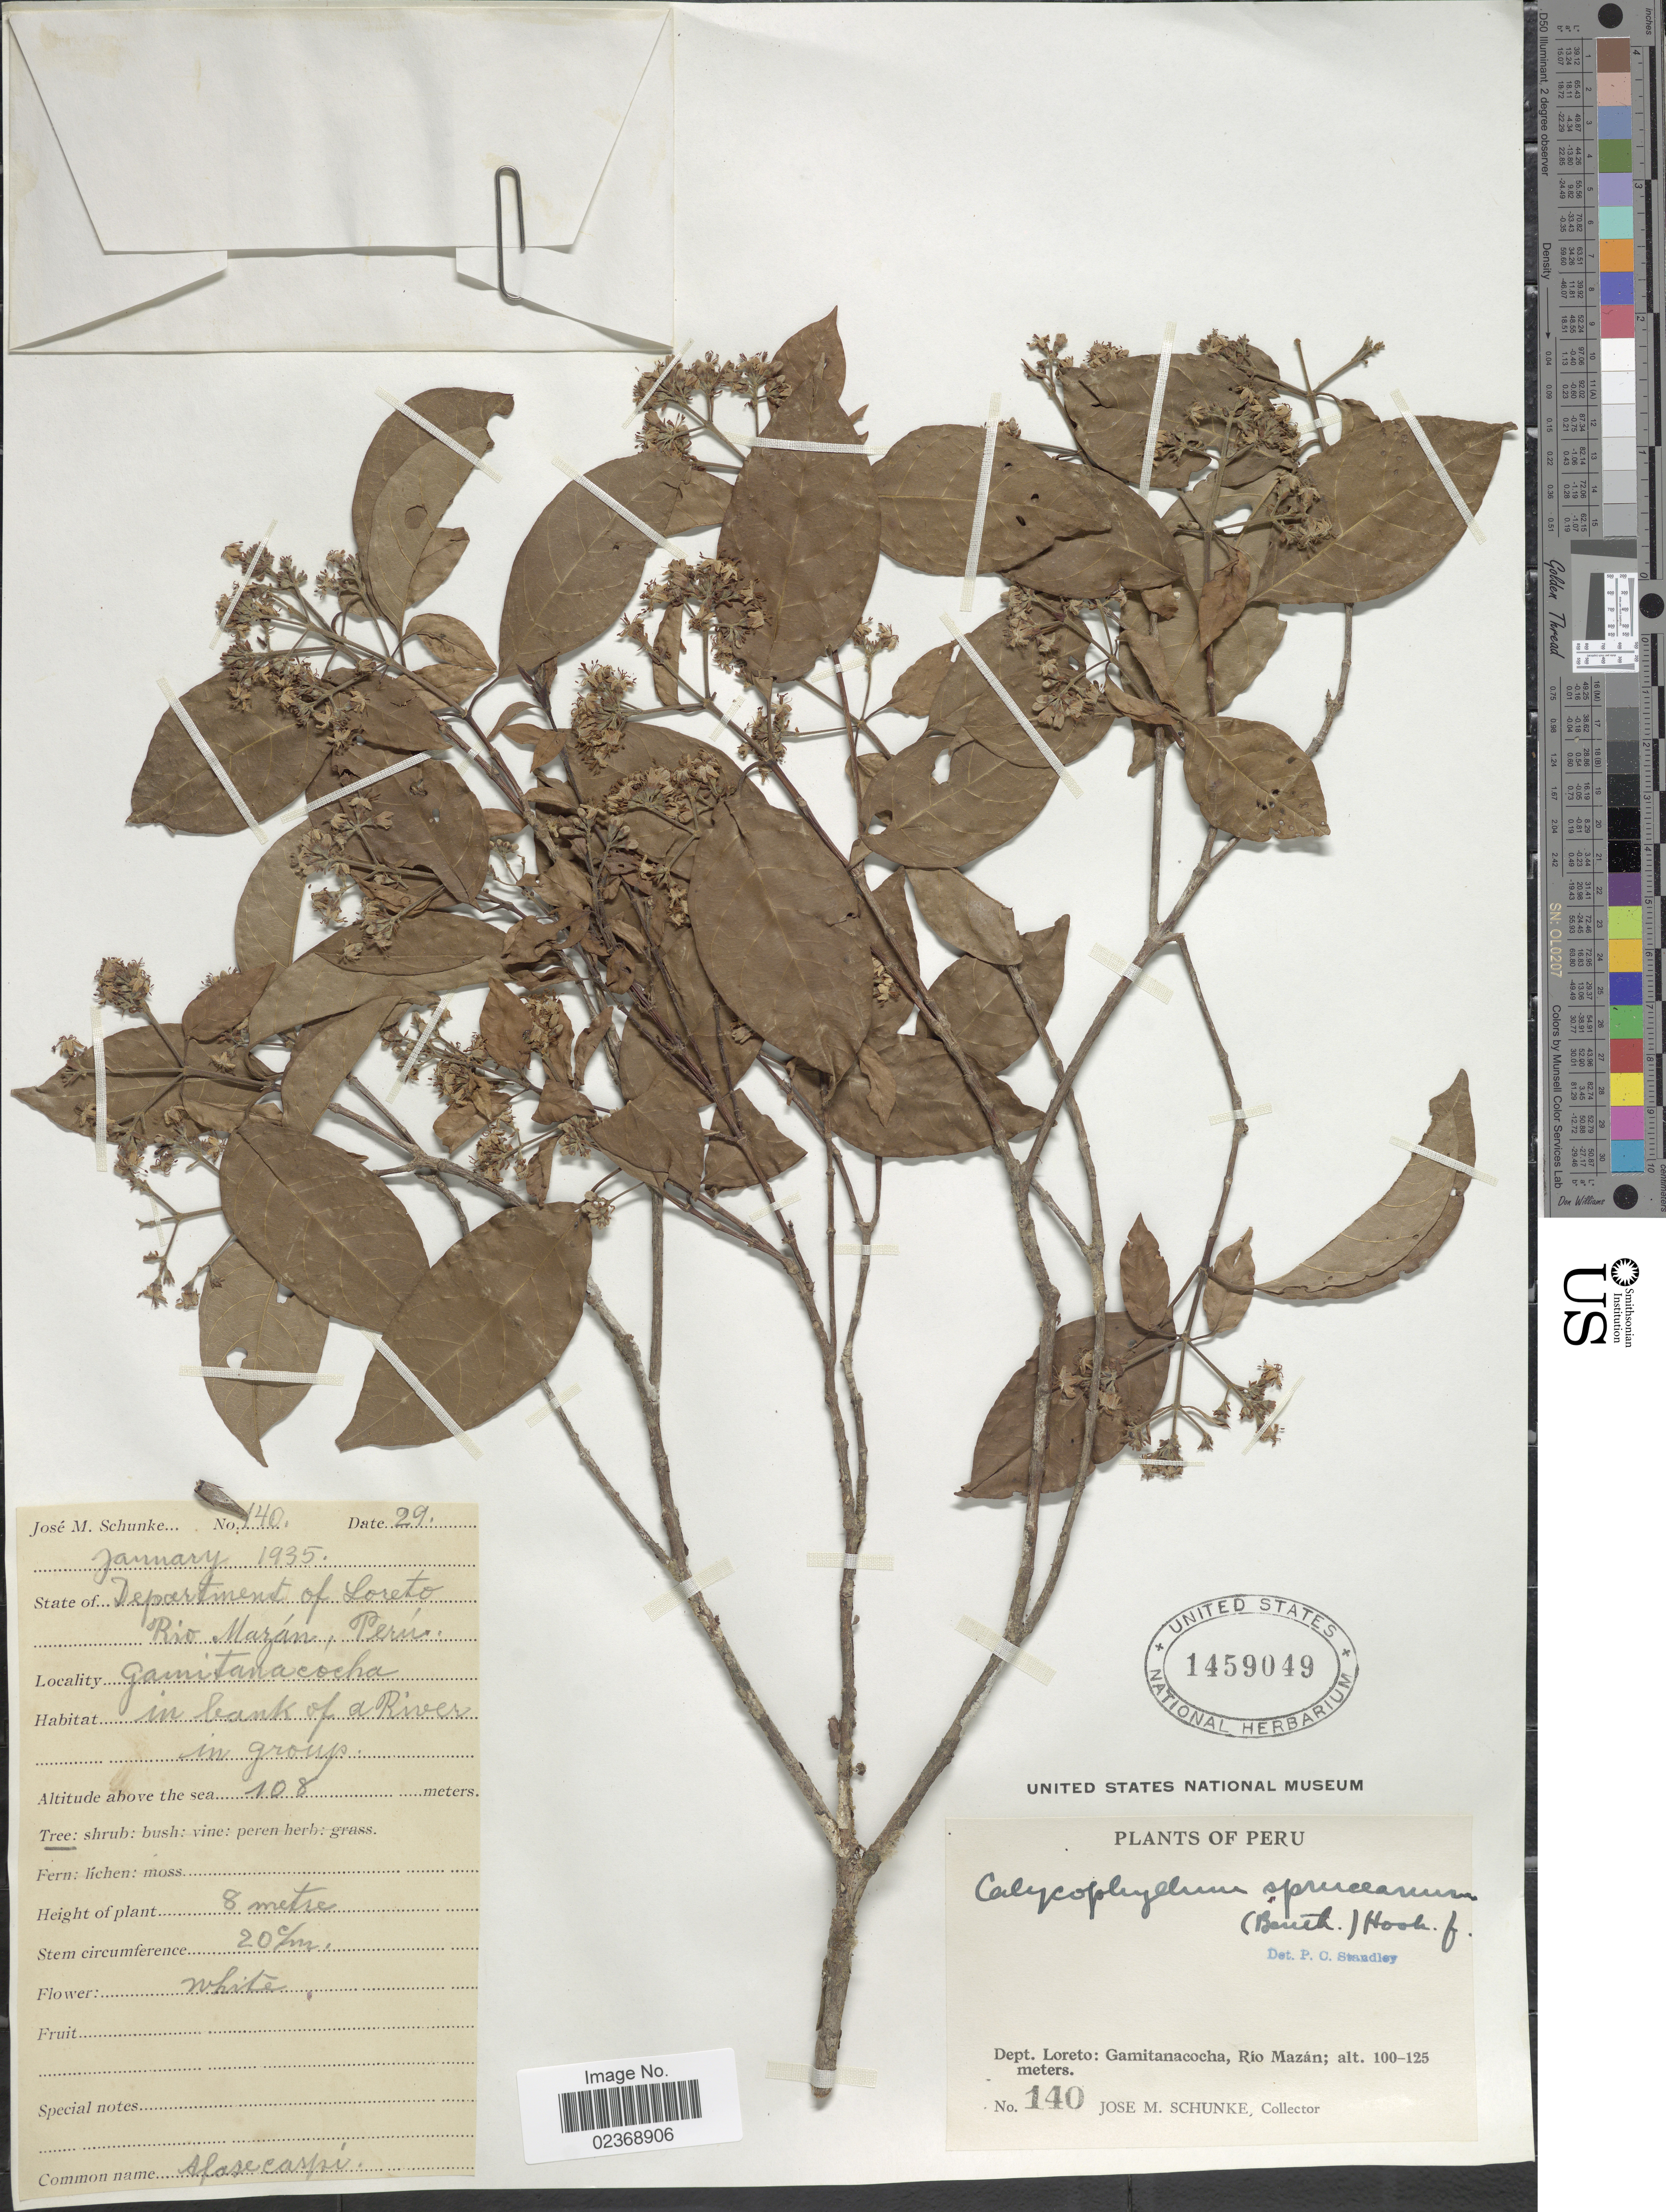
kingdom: Plantae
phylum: Tracheophyta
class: Magnoliopsida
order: Gentianales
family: Rubiaceae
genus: Calycophyllum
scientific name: Calycophyllum spruceanum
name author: (Benth.) Hook. f. ex K. Schum.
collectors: J. M. Schunke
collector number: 140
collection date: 1935-01-29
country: Peru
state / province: Loreto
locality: Gamitanacocha, Rio Mazan. In bank of a River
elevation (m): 100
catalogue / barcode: US 1459049